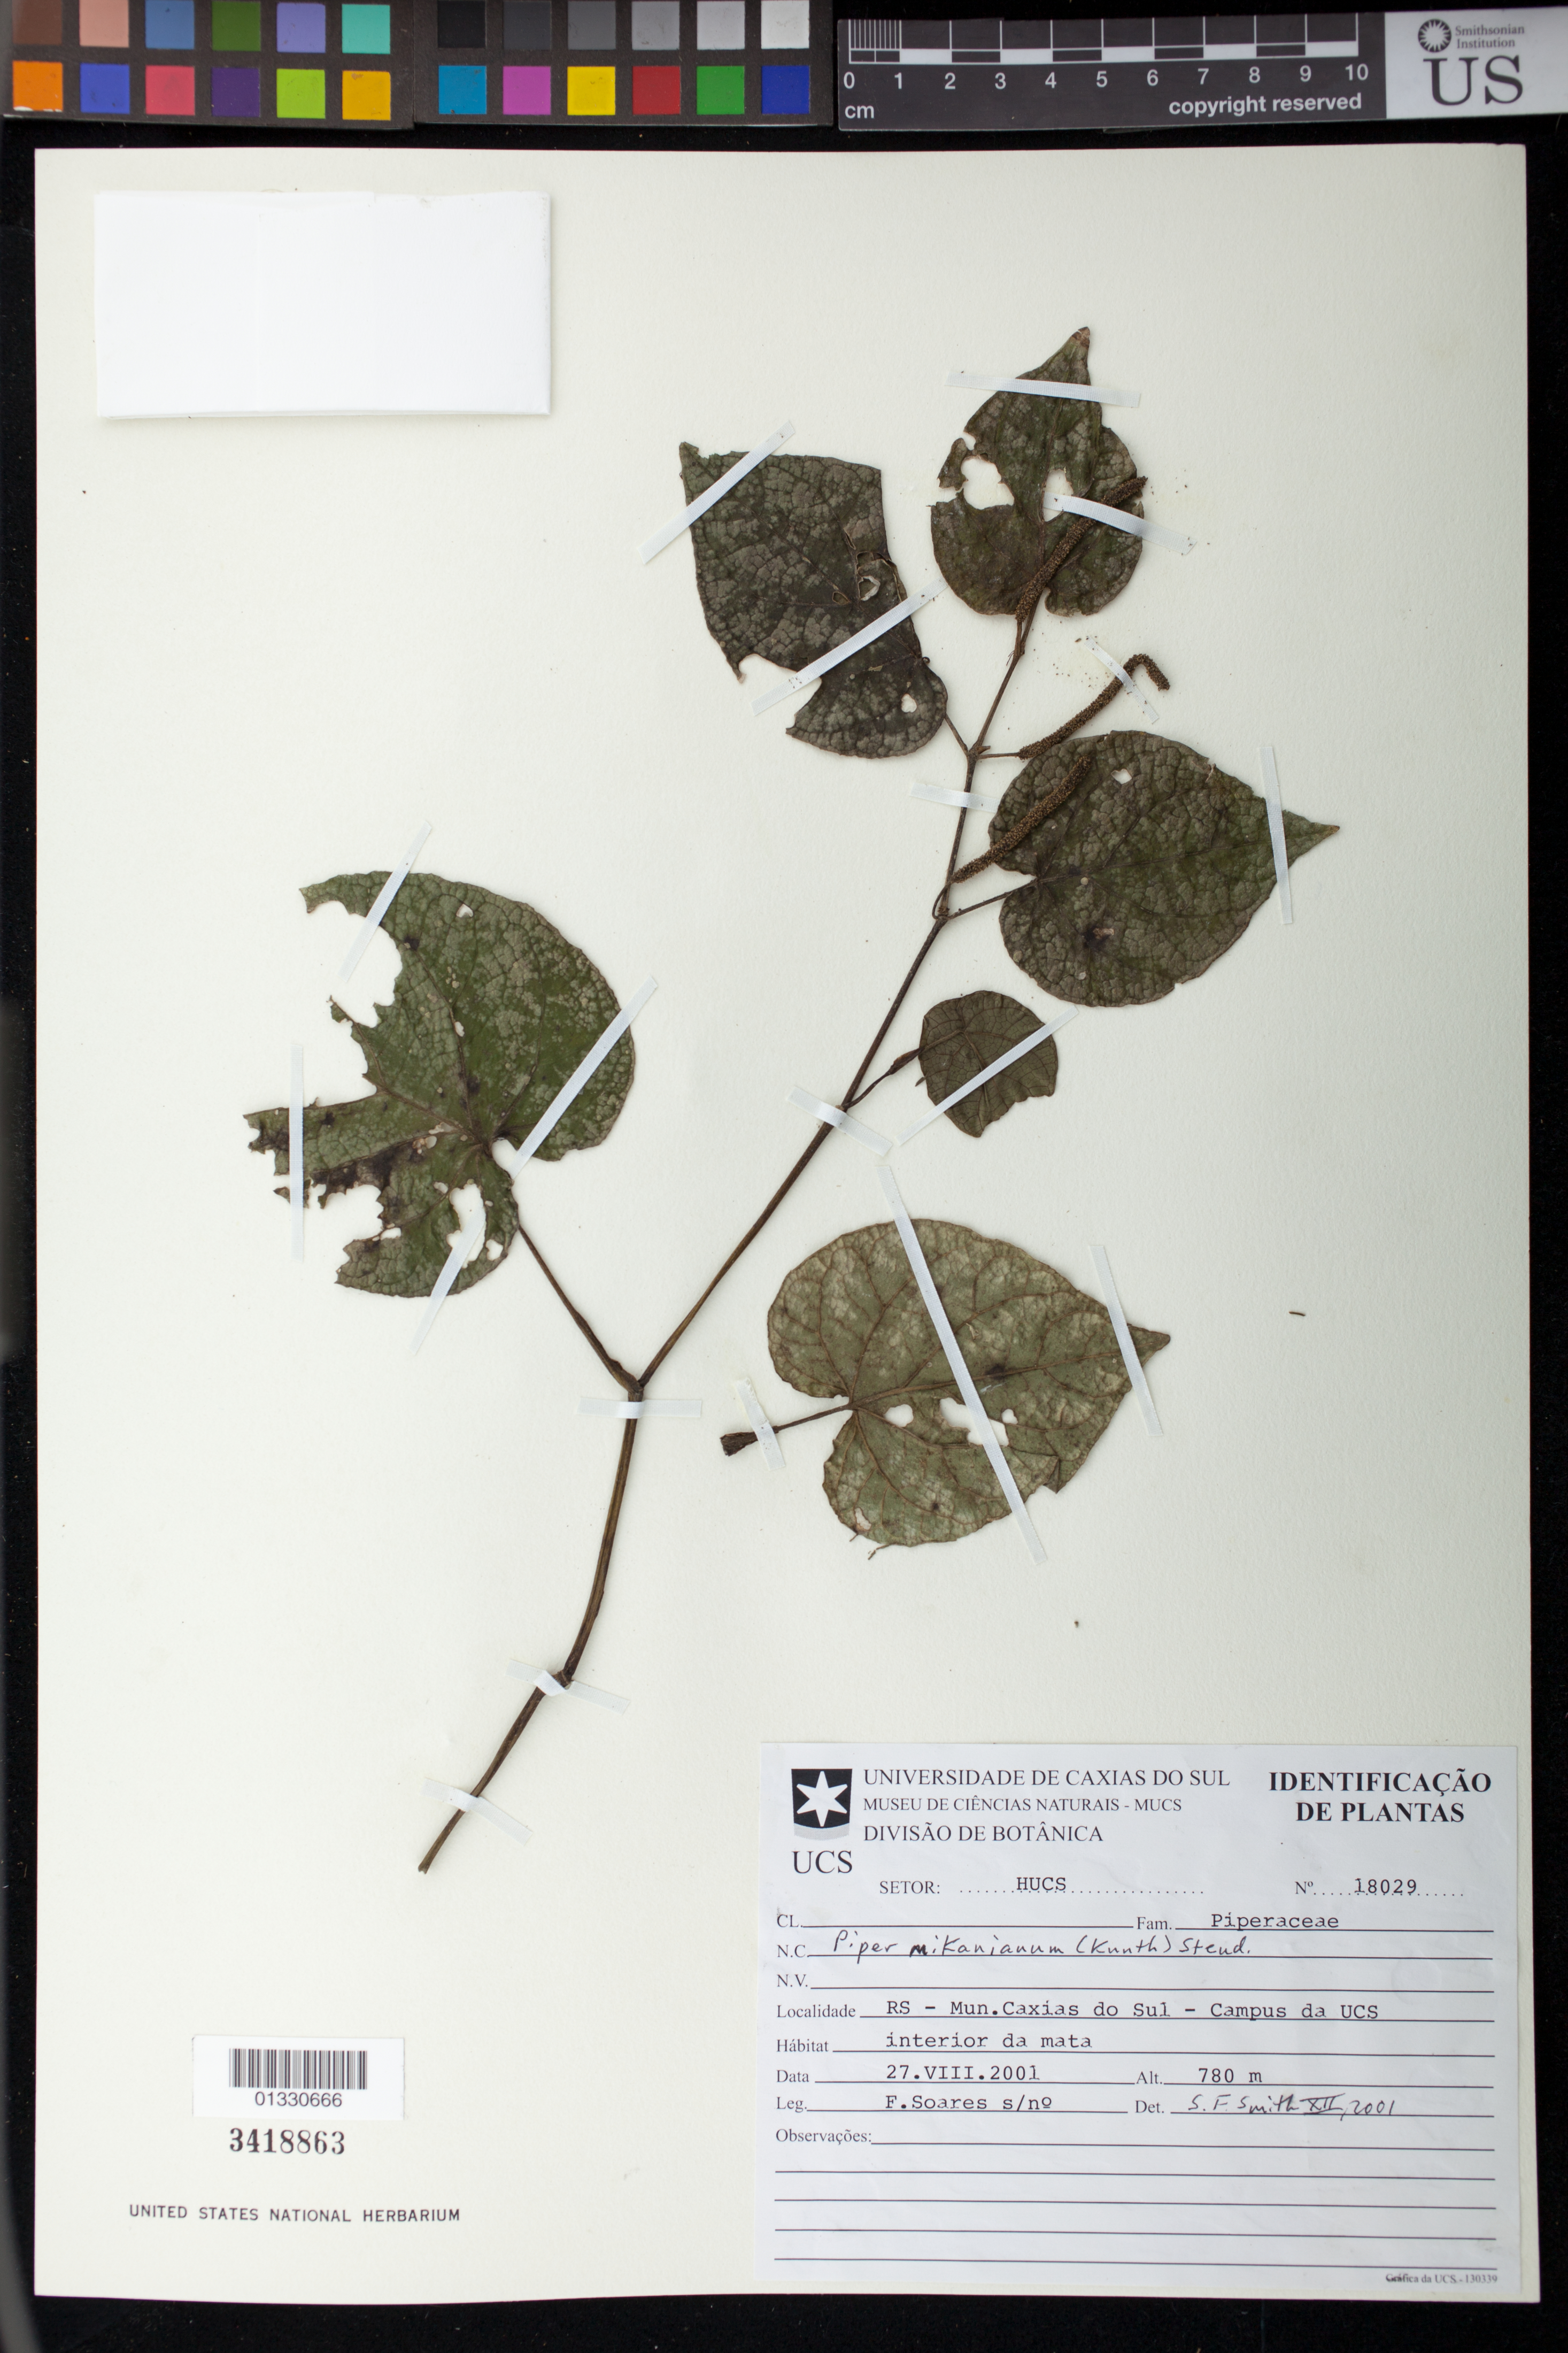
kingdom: Plantae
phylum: Tracheophyta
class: Magnoliopsida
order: Piperales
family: Piperaceae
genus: Piper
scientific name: Piper mikanianum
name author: Kunth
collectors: F. Soares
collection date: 2001-08-27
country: Brazil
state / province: Rio Grande do Sul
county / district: Caxias do Sul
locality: Campus da UCS.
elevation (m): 780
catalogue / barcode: US 3418863